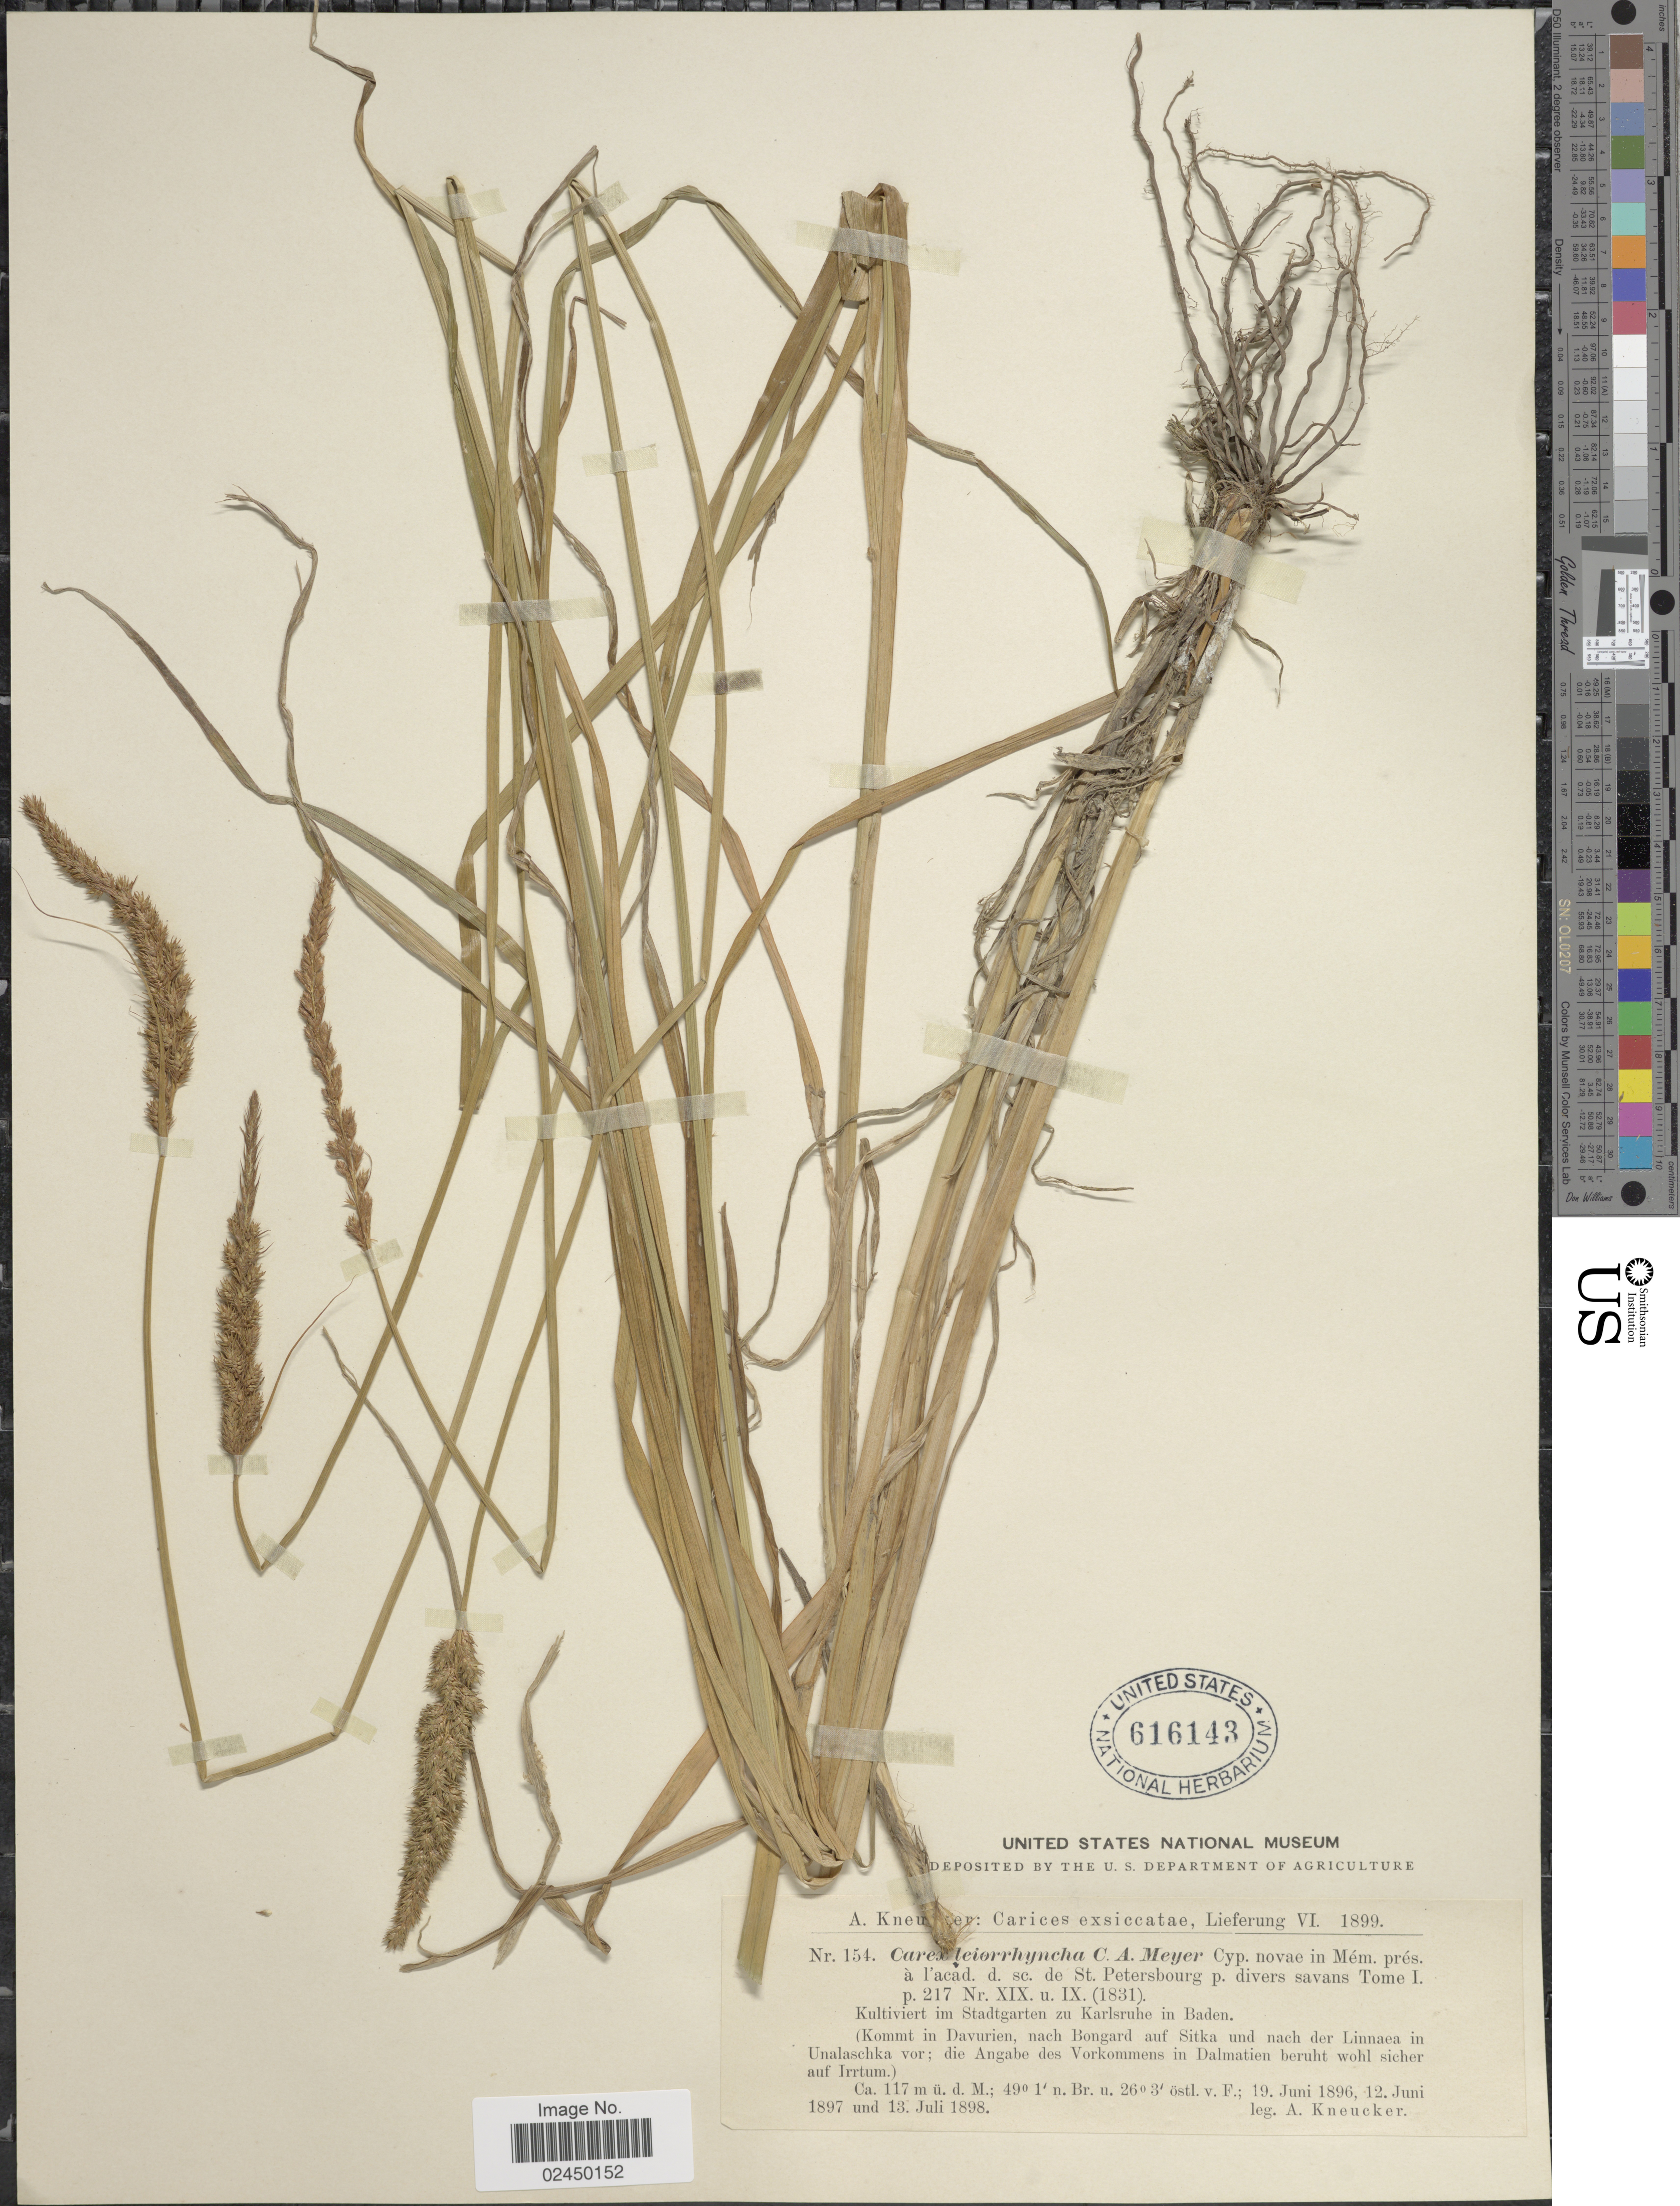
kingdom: Plantae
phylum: Tracheophyta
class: Liliopsida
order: Poales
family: Cyperaceae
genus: Carex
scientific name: Carex leiorhyncha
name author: C.A. Mey.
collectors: A. Kneucker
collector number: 154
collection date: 1896-06-19/1898-07-13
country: Germany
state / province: Baden-Württemberg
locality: Kultiviert im Stadtgarten zu Karlsruhe in Baden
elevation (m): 117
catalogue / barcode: US 616143